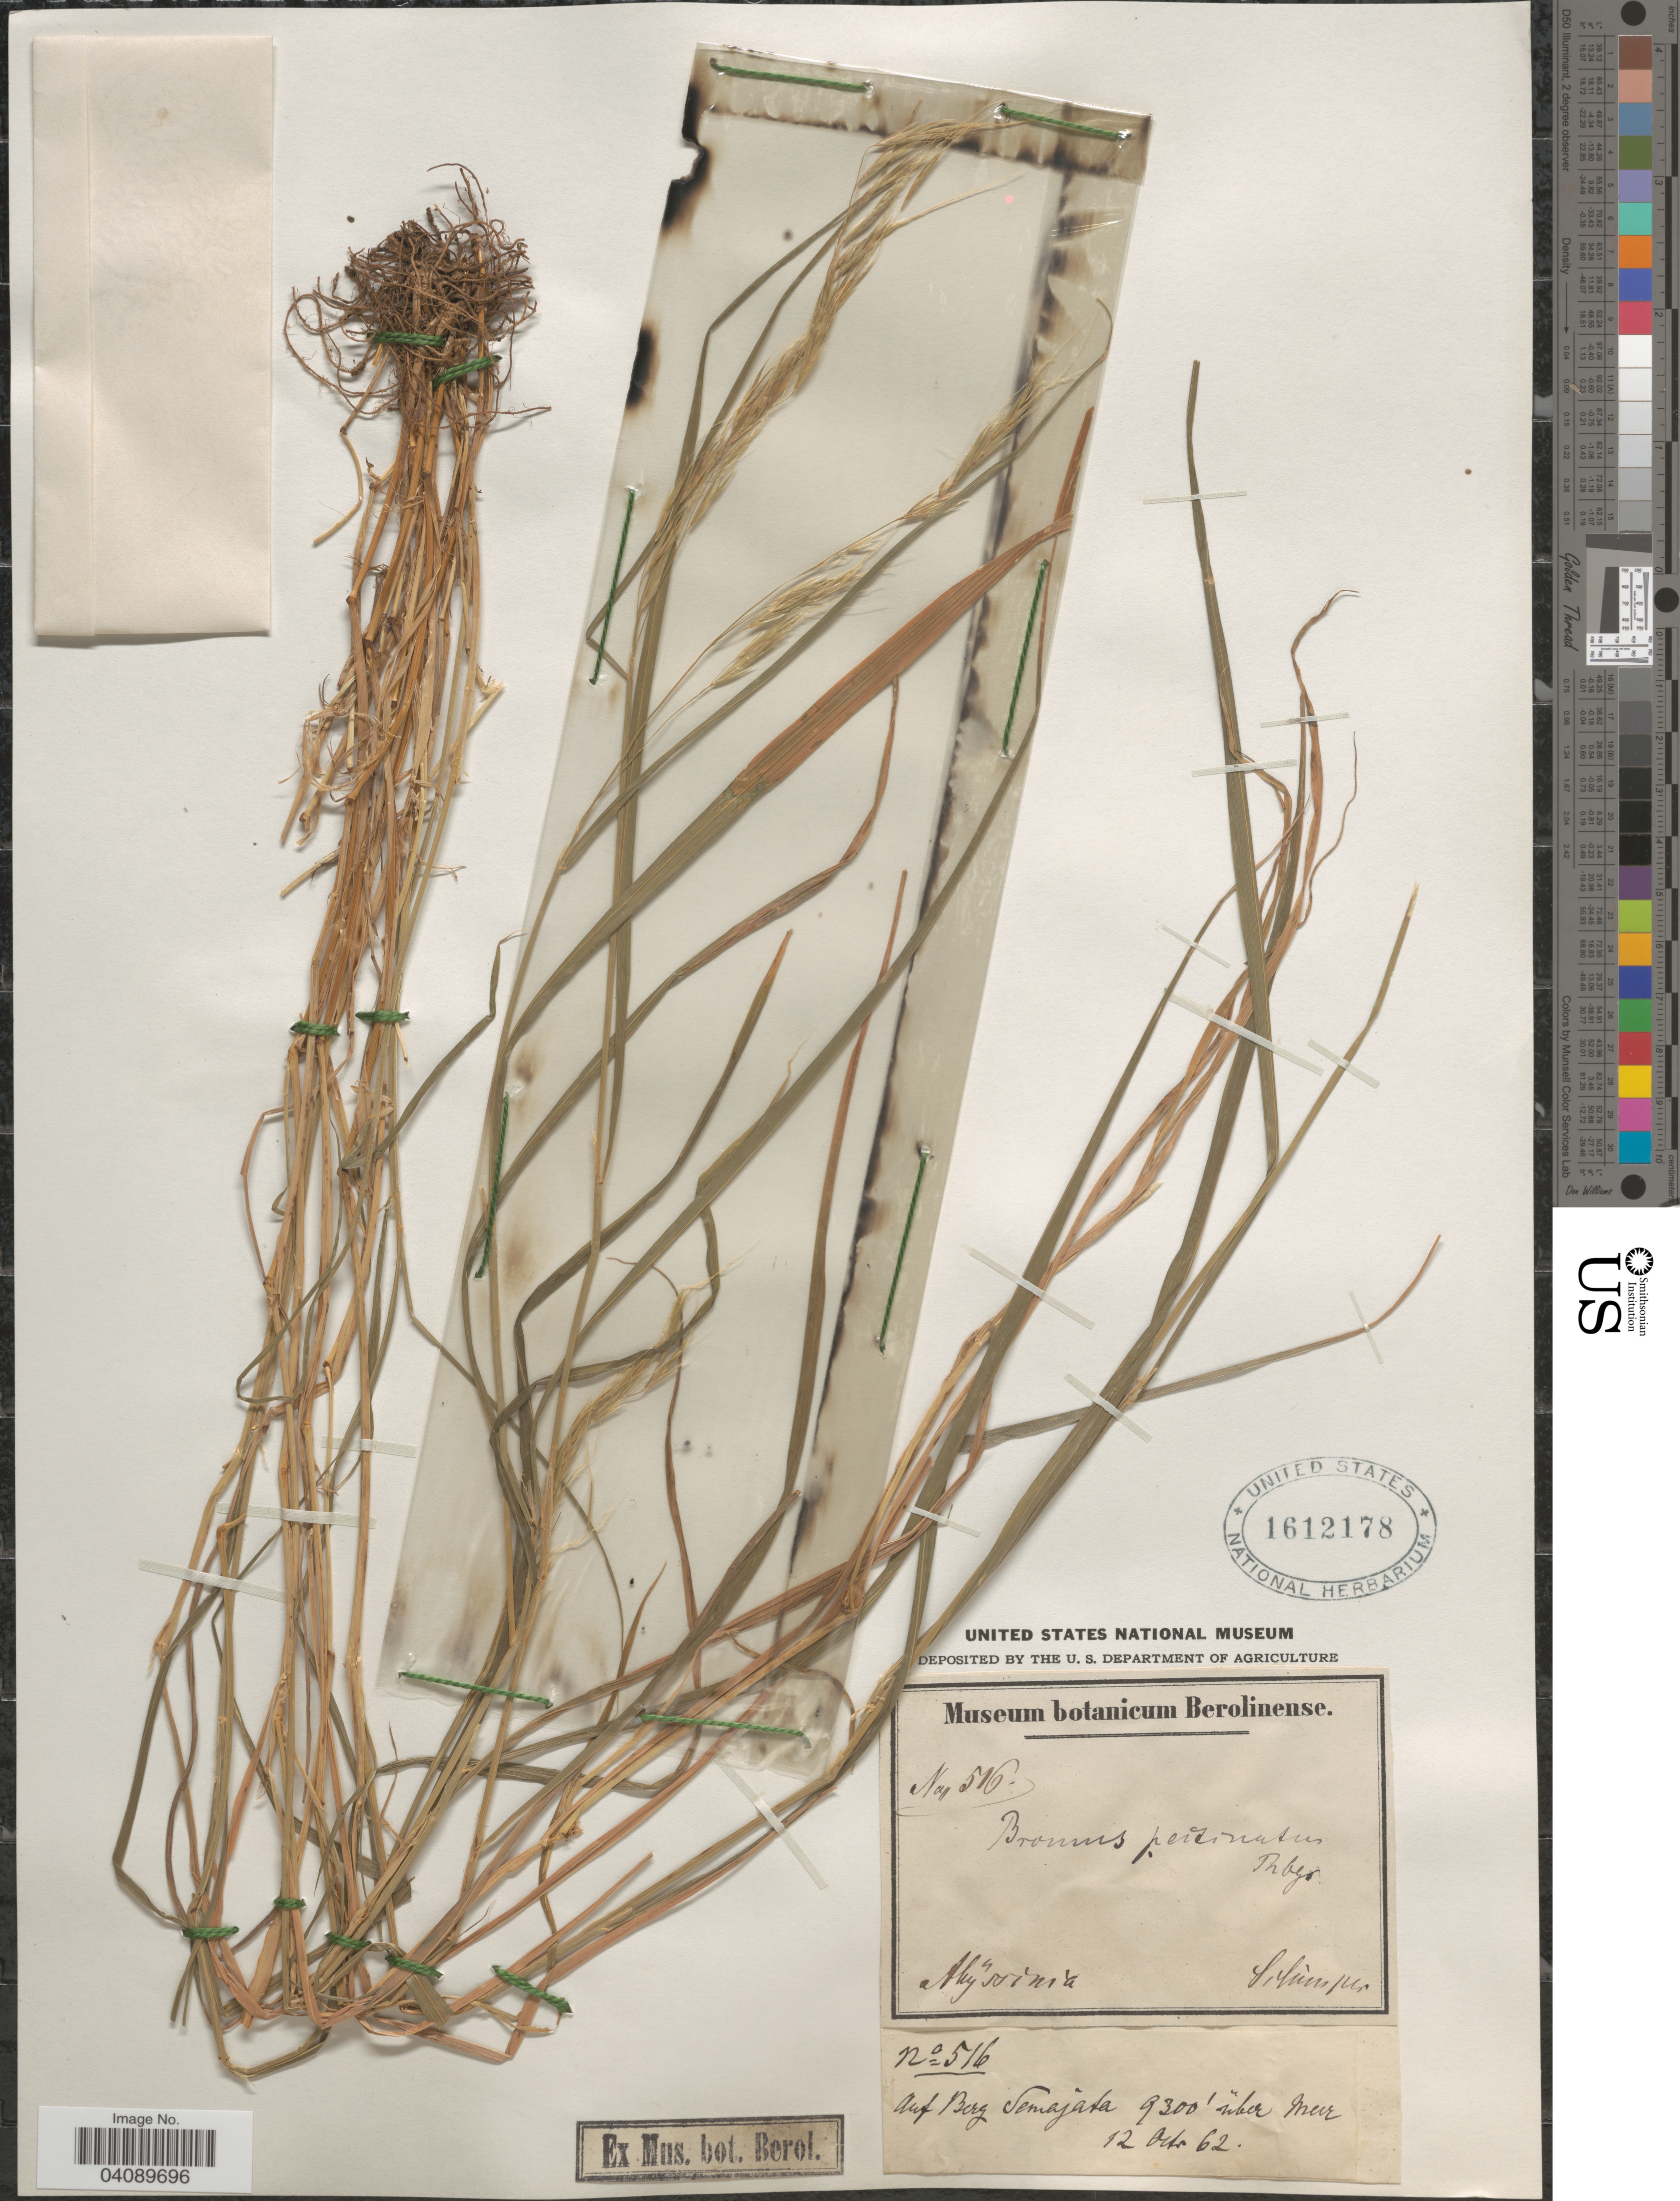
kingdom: Plantae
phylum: Tracheophyta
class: Liliopsida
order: Poales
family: Poaceae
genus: Bromus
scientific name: Bromus pectinatus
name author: Thunb.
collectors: -. Schimper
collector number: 516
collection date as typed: Transcribed d/m/y: 12/10/62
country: Ethiopia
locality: Abÿssinia. Auf Berg Semajata.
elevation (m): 2835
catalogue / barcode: US 1612178